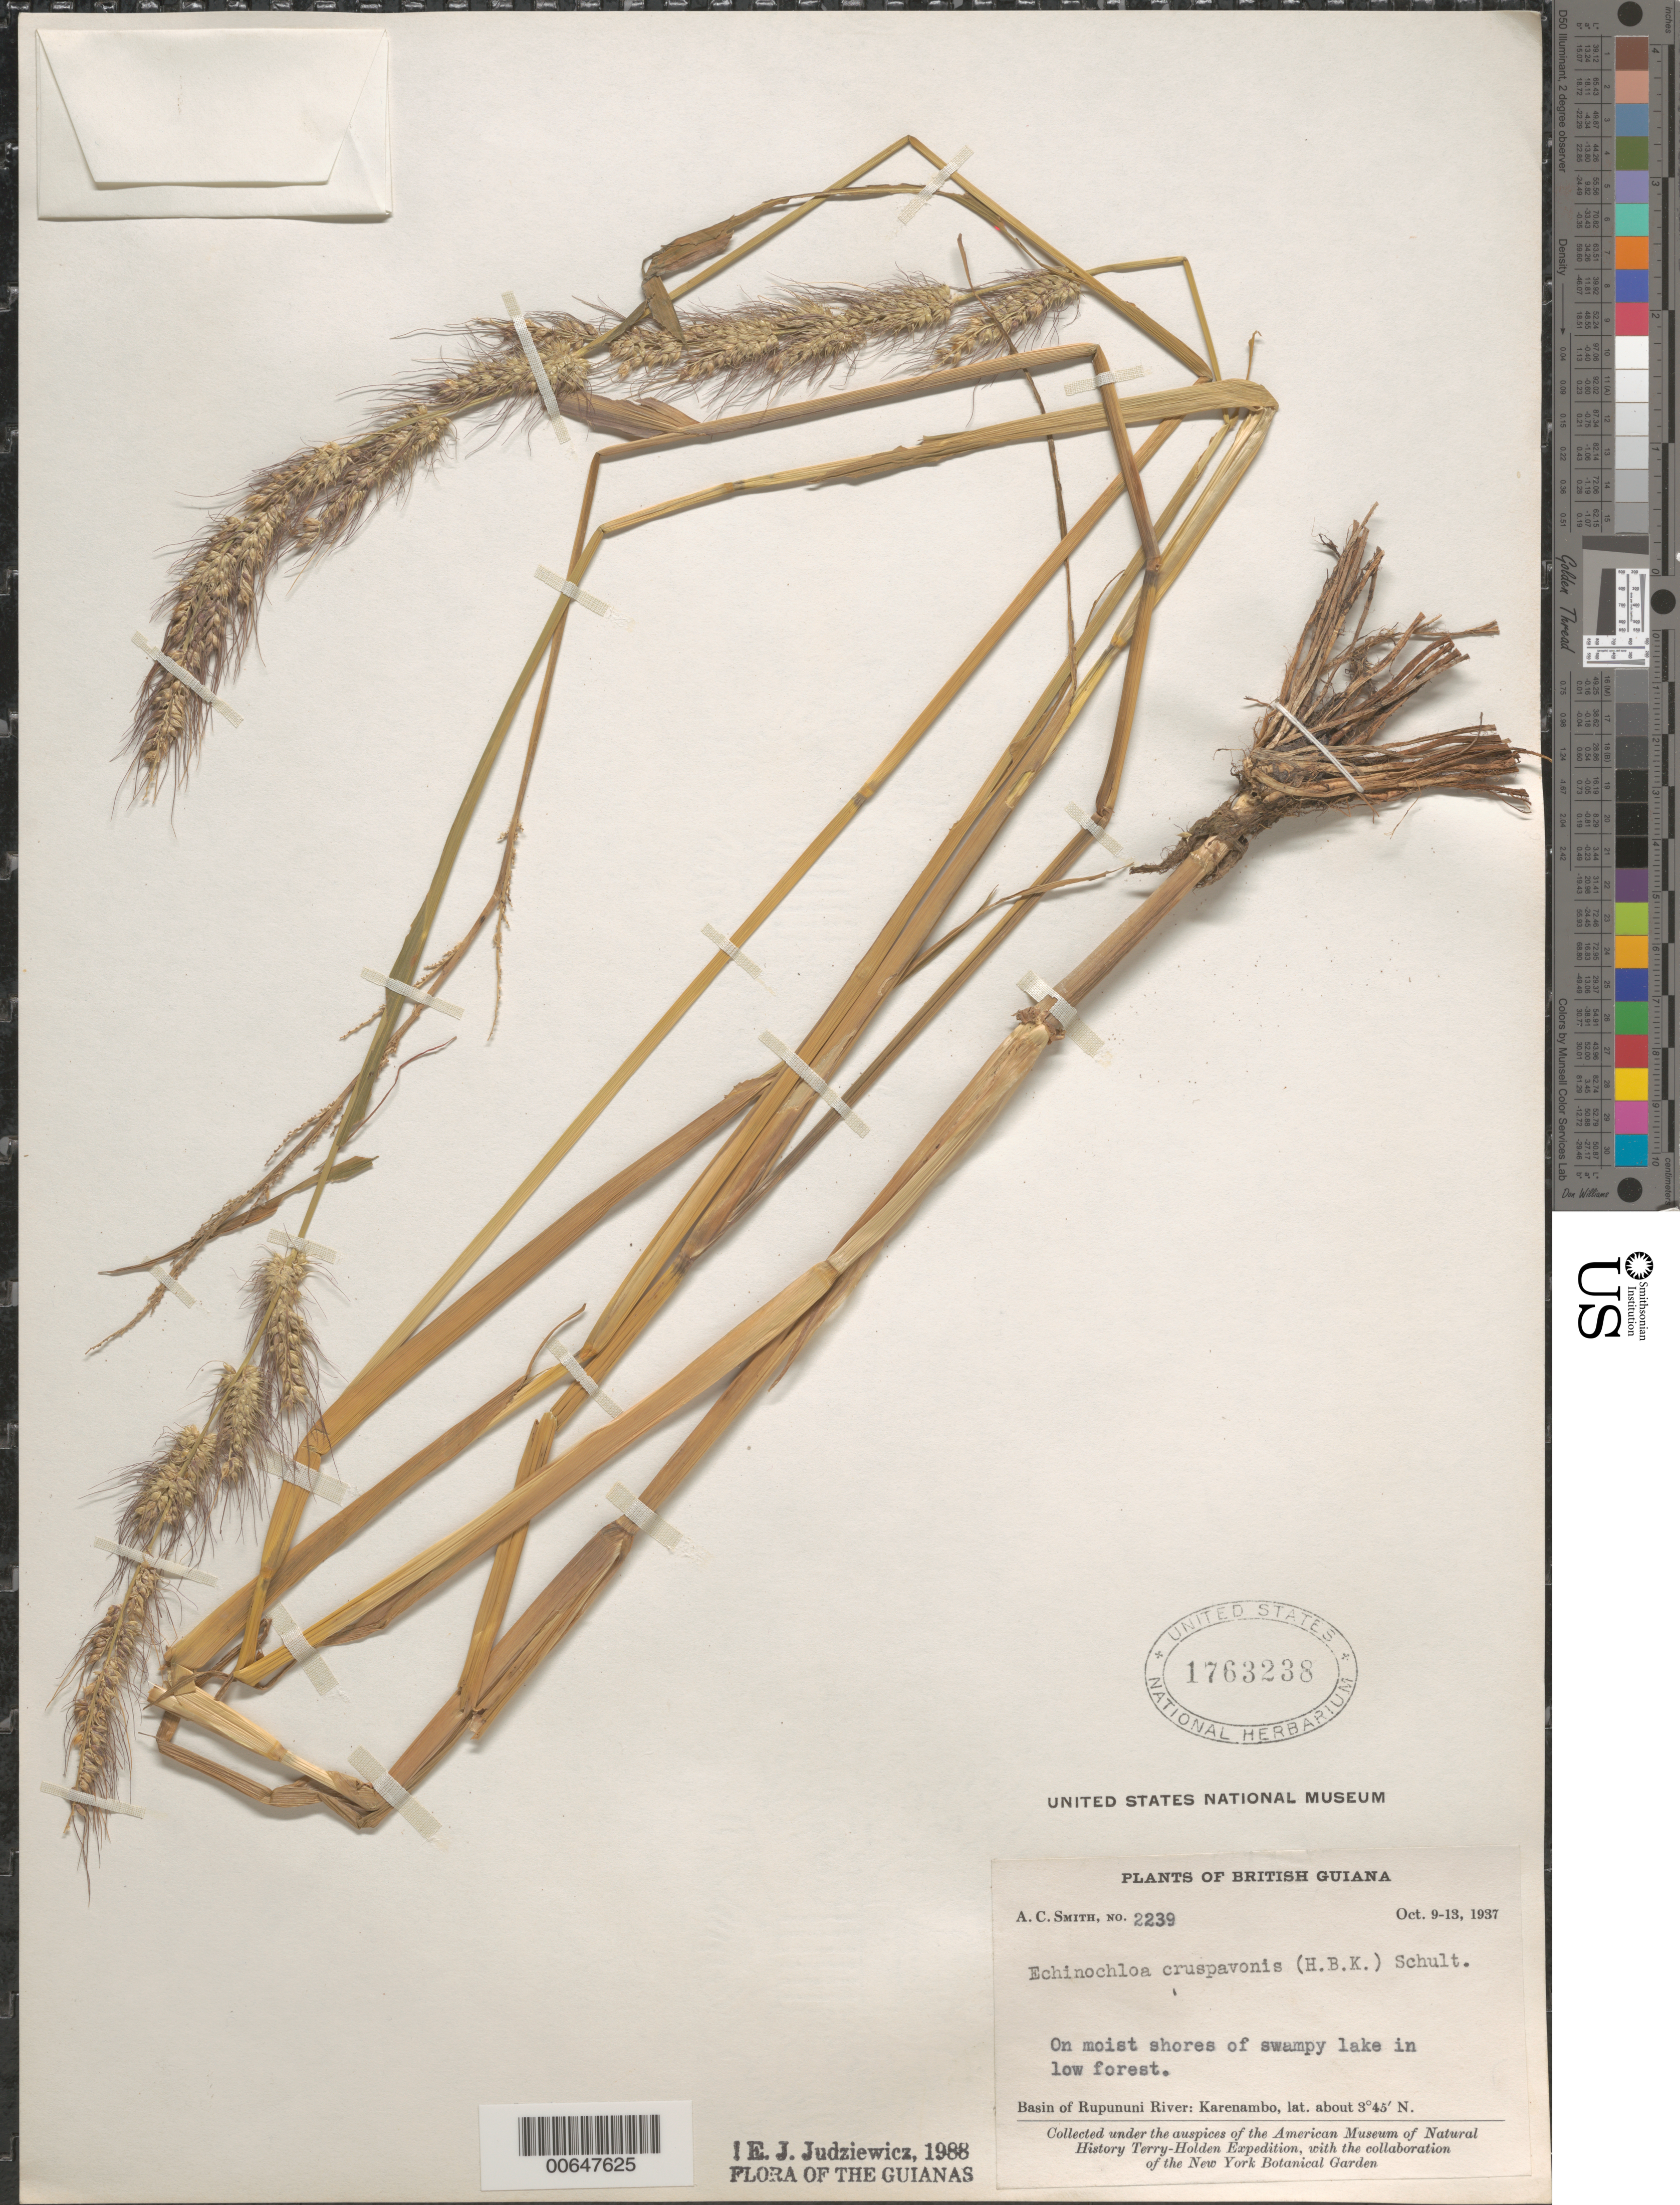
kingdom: Plantae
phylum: Tracheophyta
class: Liliopsida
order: Poales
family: Poaceae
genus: Echinochloa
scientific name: Echinochloa crus-pavonis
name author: (Kunth) Schult.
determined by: Judziewicz, E. J.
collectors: A. C. Smith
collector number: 2239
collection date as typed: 9-Oct-37 to 13-Oct-37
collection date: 1937-10-09/1937-10-13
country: Guyana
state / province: U. Takutu-U. Essequibo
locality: Karanambo, Rupununi River basin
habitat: Moist shores of swampy lake in low forest.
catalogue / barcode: US 1763238